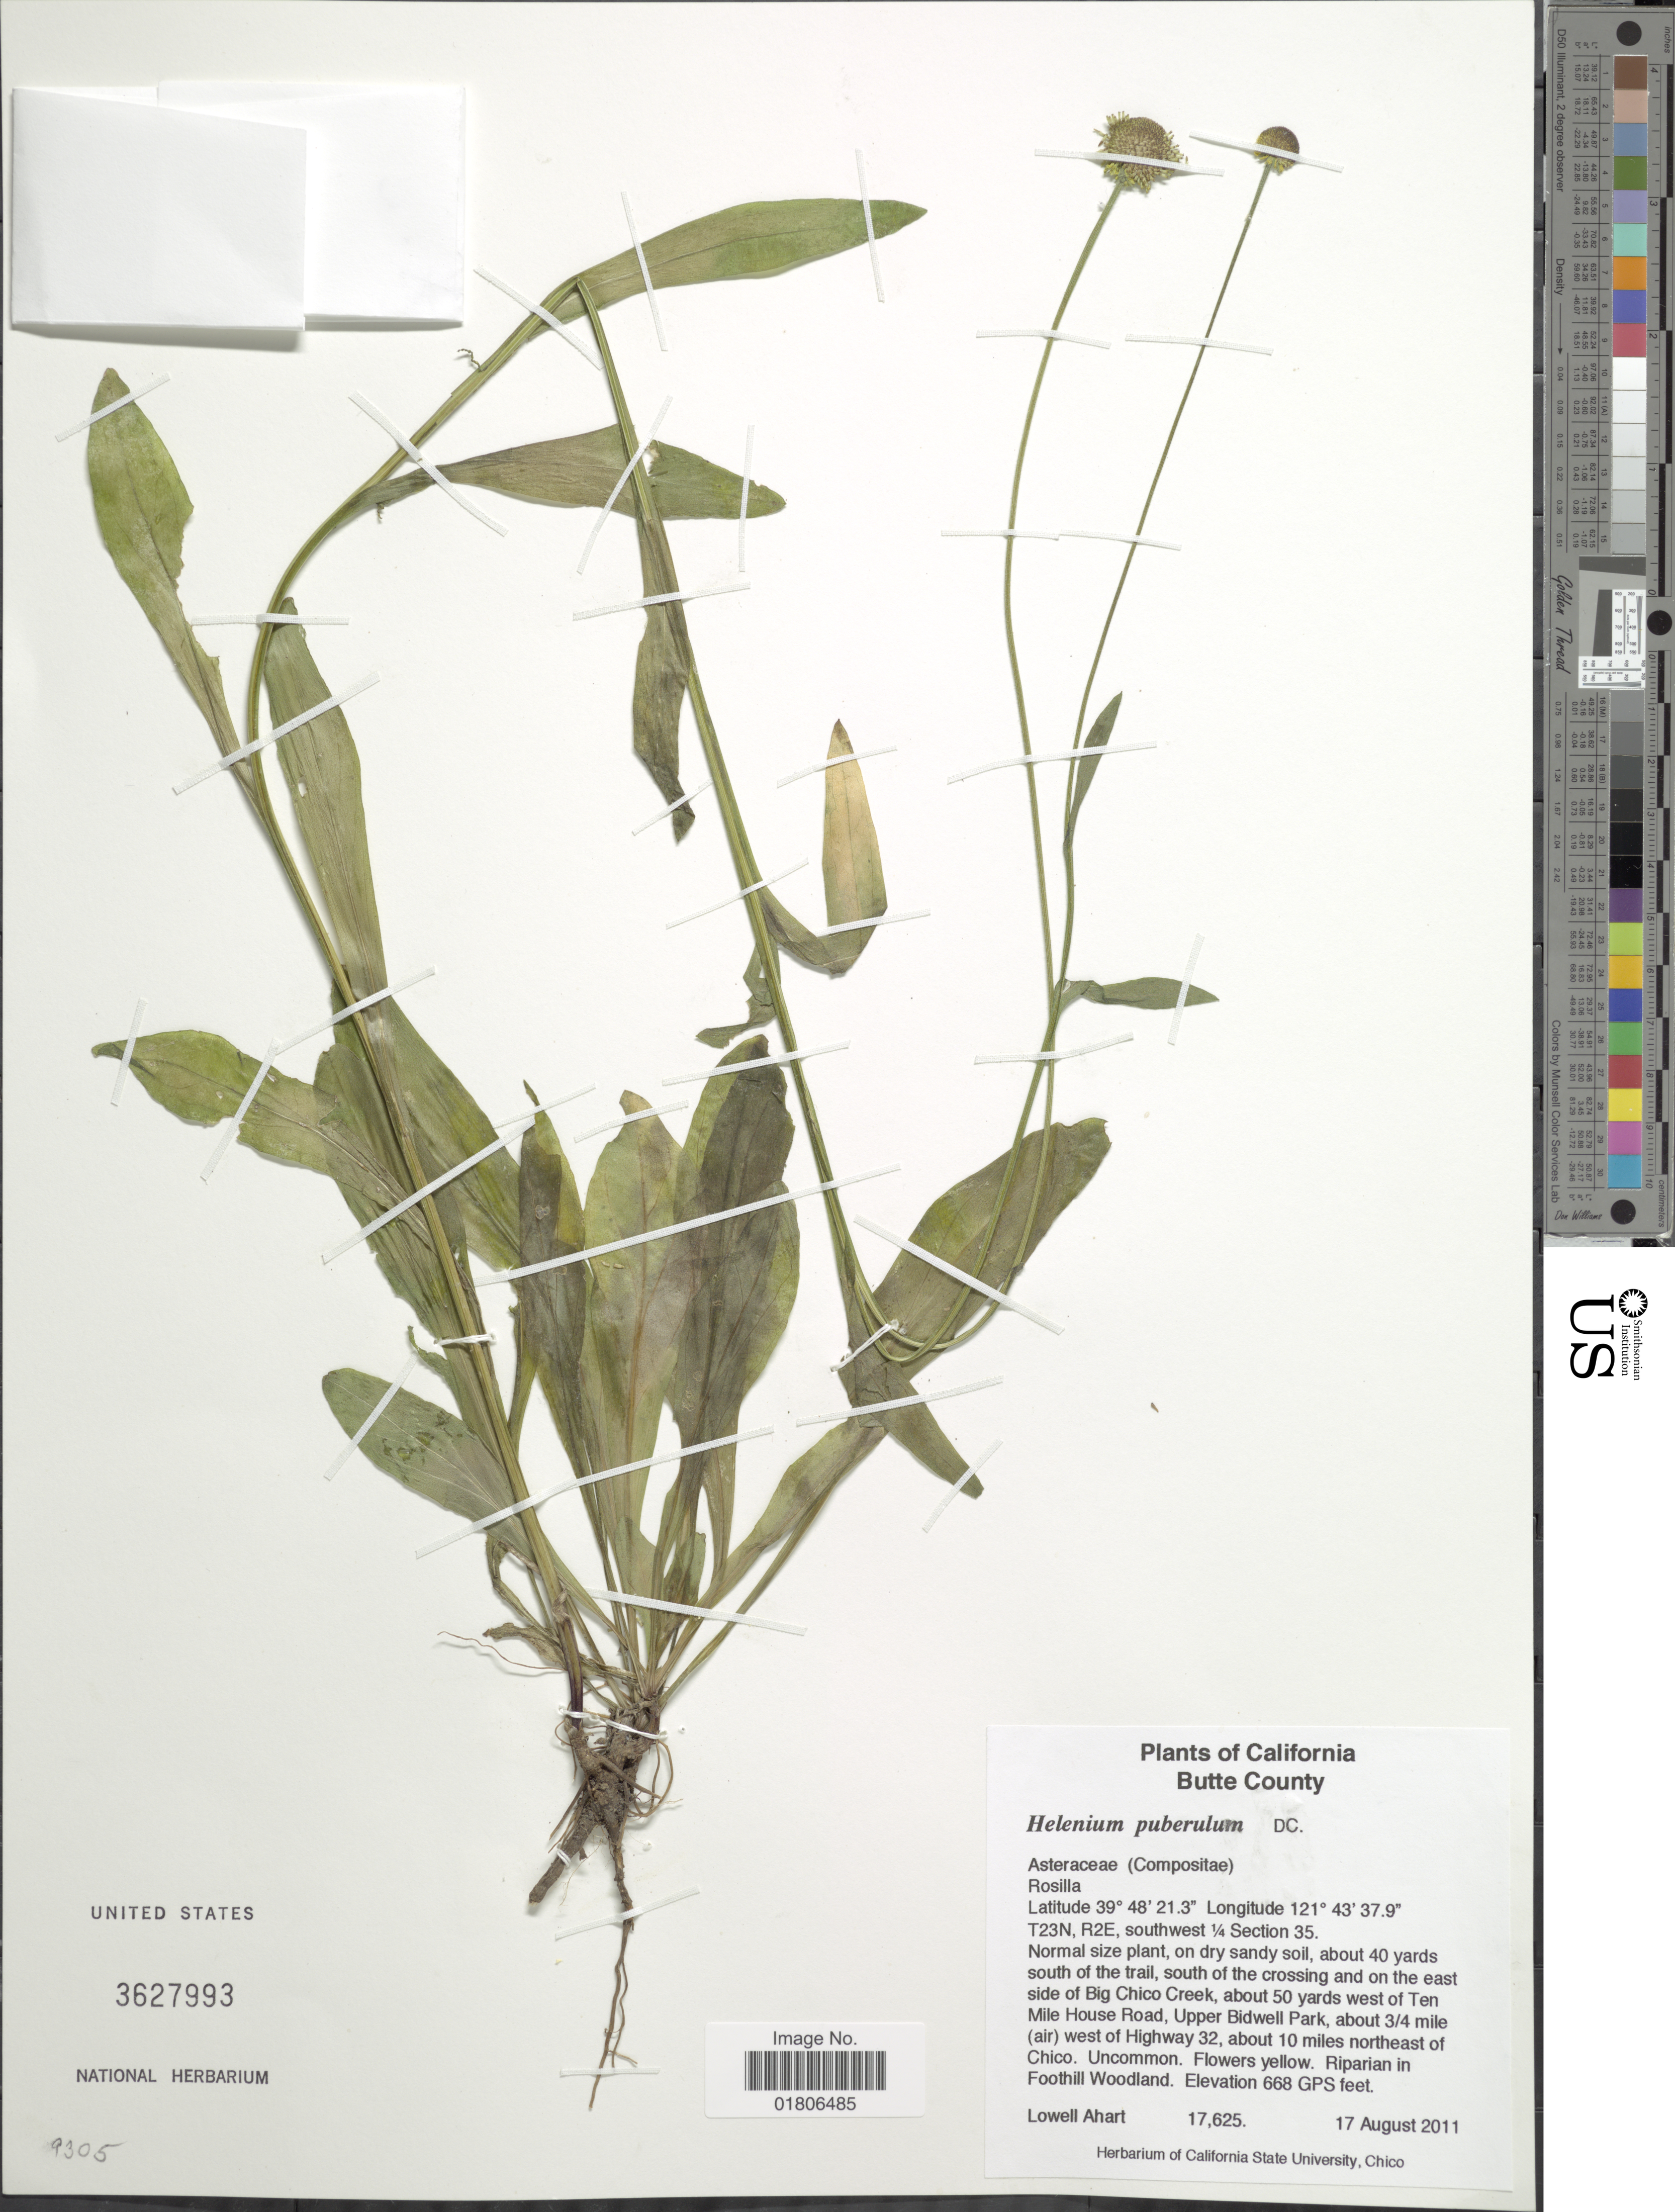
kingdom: Plantae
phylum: Tracheophyta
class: Magnoliopsida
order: Asterales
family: Asteraceae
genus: Helenium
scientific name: Helenium puberulum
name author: DC.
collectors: L. Ahart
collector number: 17625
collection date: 2011-08-17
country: United States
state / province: California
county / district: Butte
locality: Butte County, Rosilla, T23N, R2E, southwest ¼ Section 35, about 40 yards south of the trail, south of the crossing and on the east side of Big Chico Creek, about 50 yards west of ten Mile House Road, Upper Bidwell Park, about ¾ mile (air) west of Highway 32, about 10 miles northeast of Chico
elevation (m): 204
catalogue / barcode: US 3627993